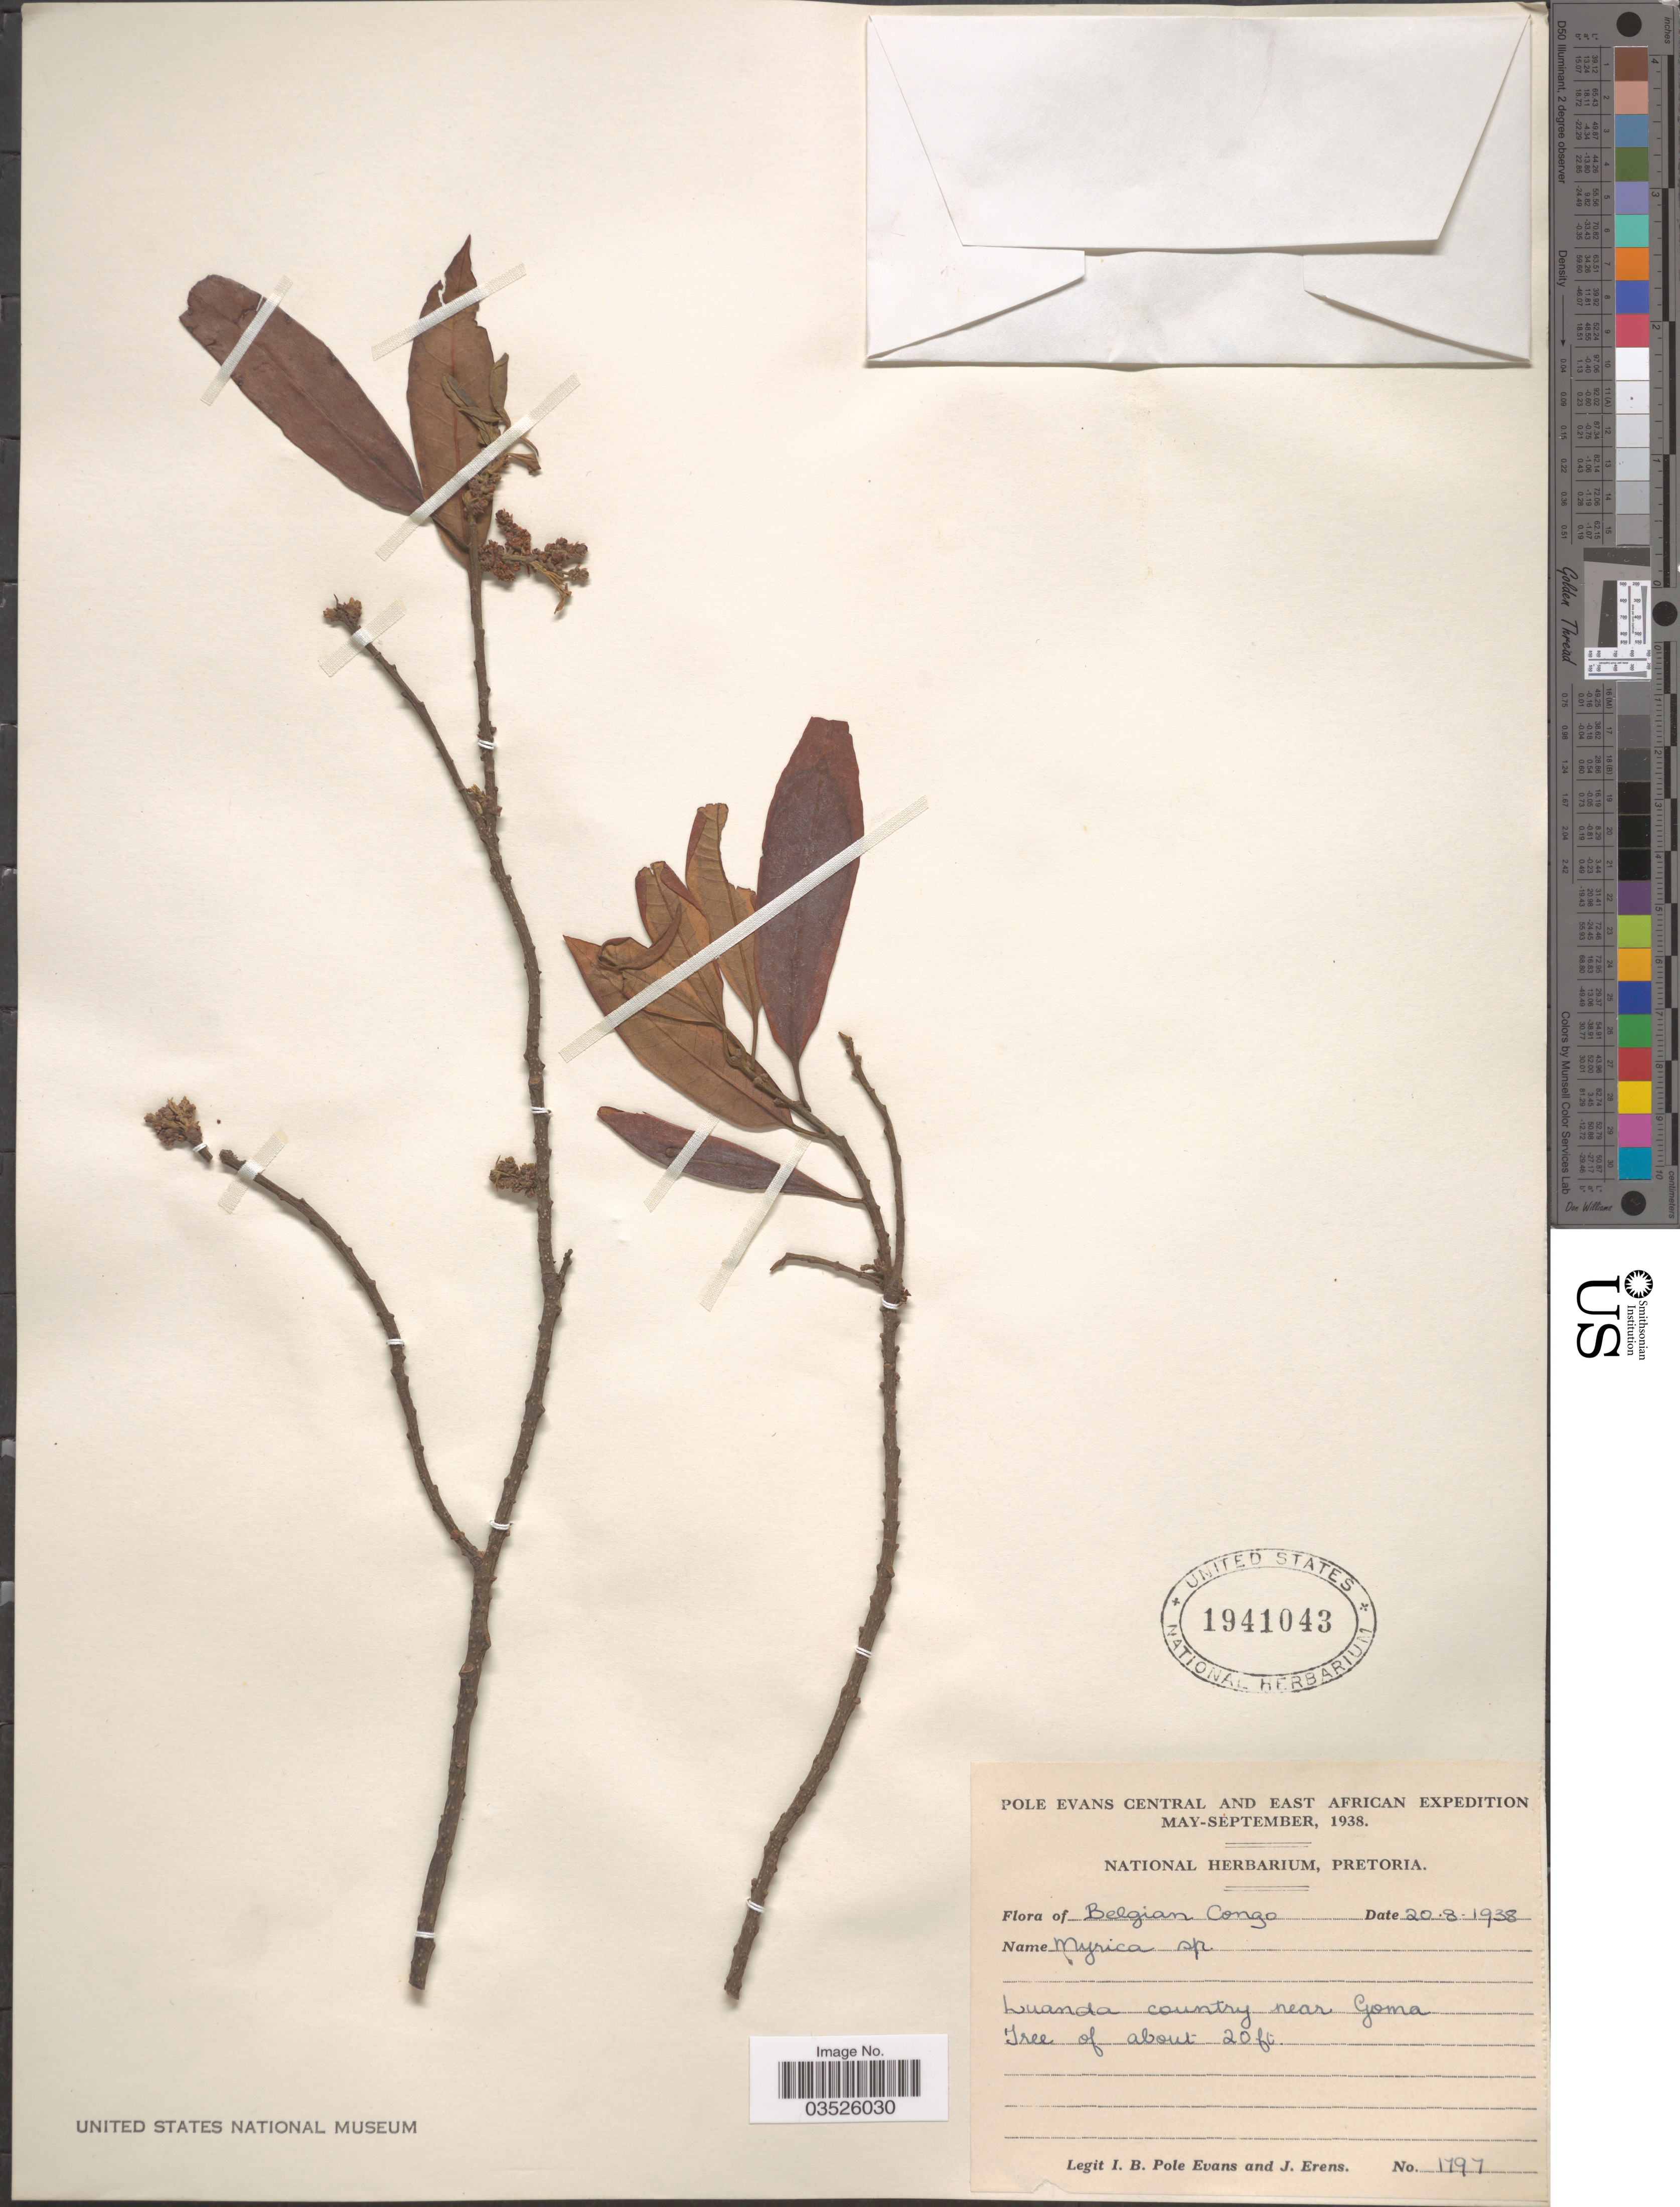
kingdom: Plantae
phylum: Tracheophyta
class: Magnoliopsida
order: Fagales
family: Myricaceae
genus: Morella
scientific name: Morella sp.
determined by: Strong, Mark T., (BOT), Smithsonian Institution - National Museum of Natural History (UNITED STATES)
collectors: I. B. Pole-Evans & J. Erens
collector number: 1797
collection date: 1938-08-20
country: Congo, Democratic Republic of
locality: Belgian Congo. Luanda country near Goma.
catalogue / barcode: US 1941043